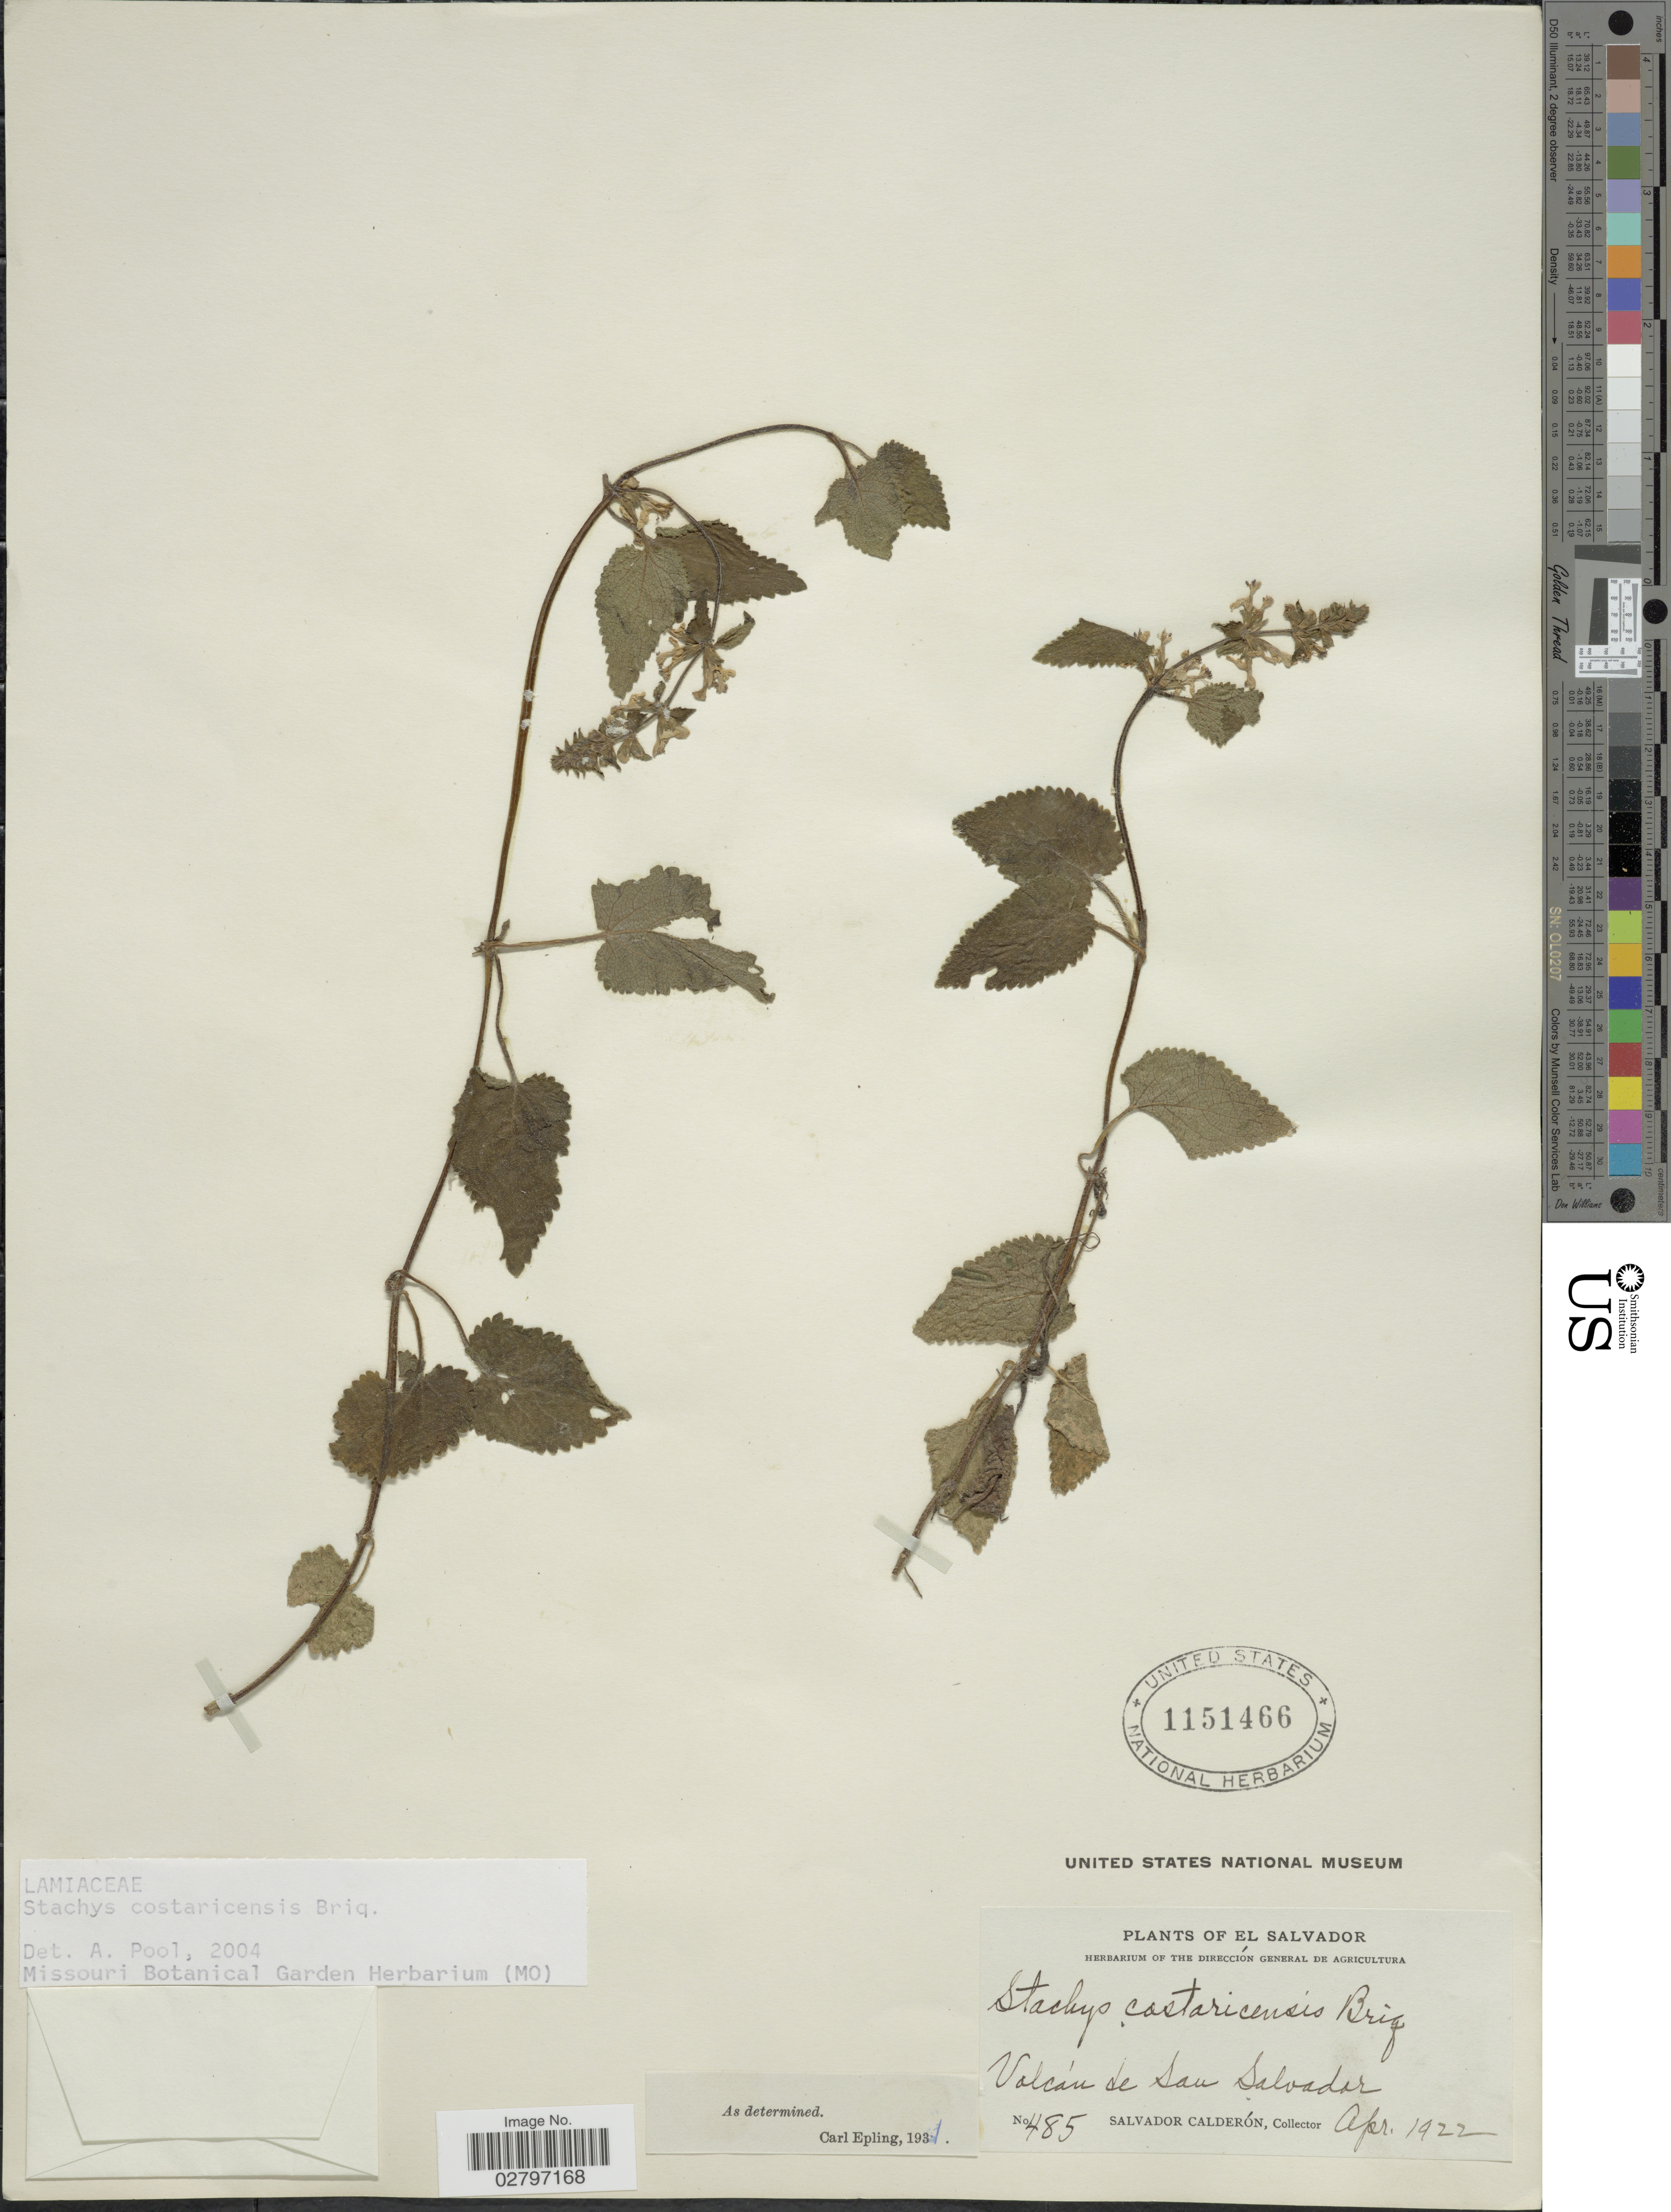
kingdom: Plantae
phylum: Tracheophyta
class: Magnoliopsida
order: Lamiales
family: Lamiaceae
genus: Stachys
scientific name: Stachys costaricensis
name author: Briq.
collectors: S. Calderón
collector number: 485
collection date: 1922-04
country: El Salvador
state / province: San Salvador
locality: Volcán de San Salvador.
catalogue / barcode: US 1151466